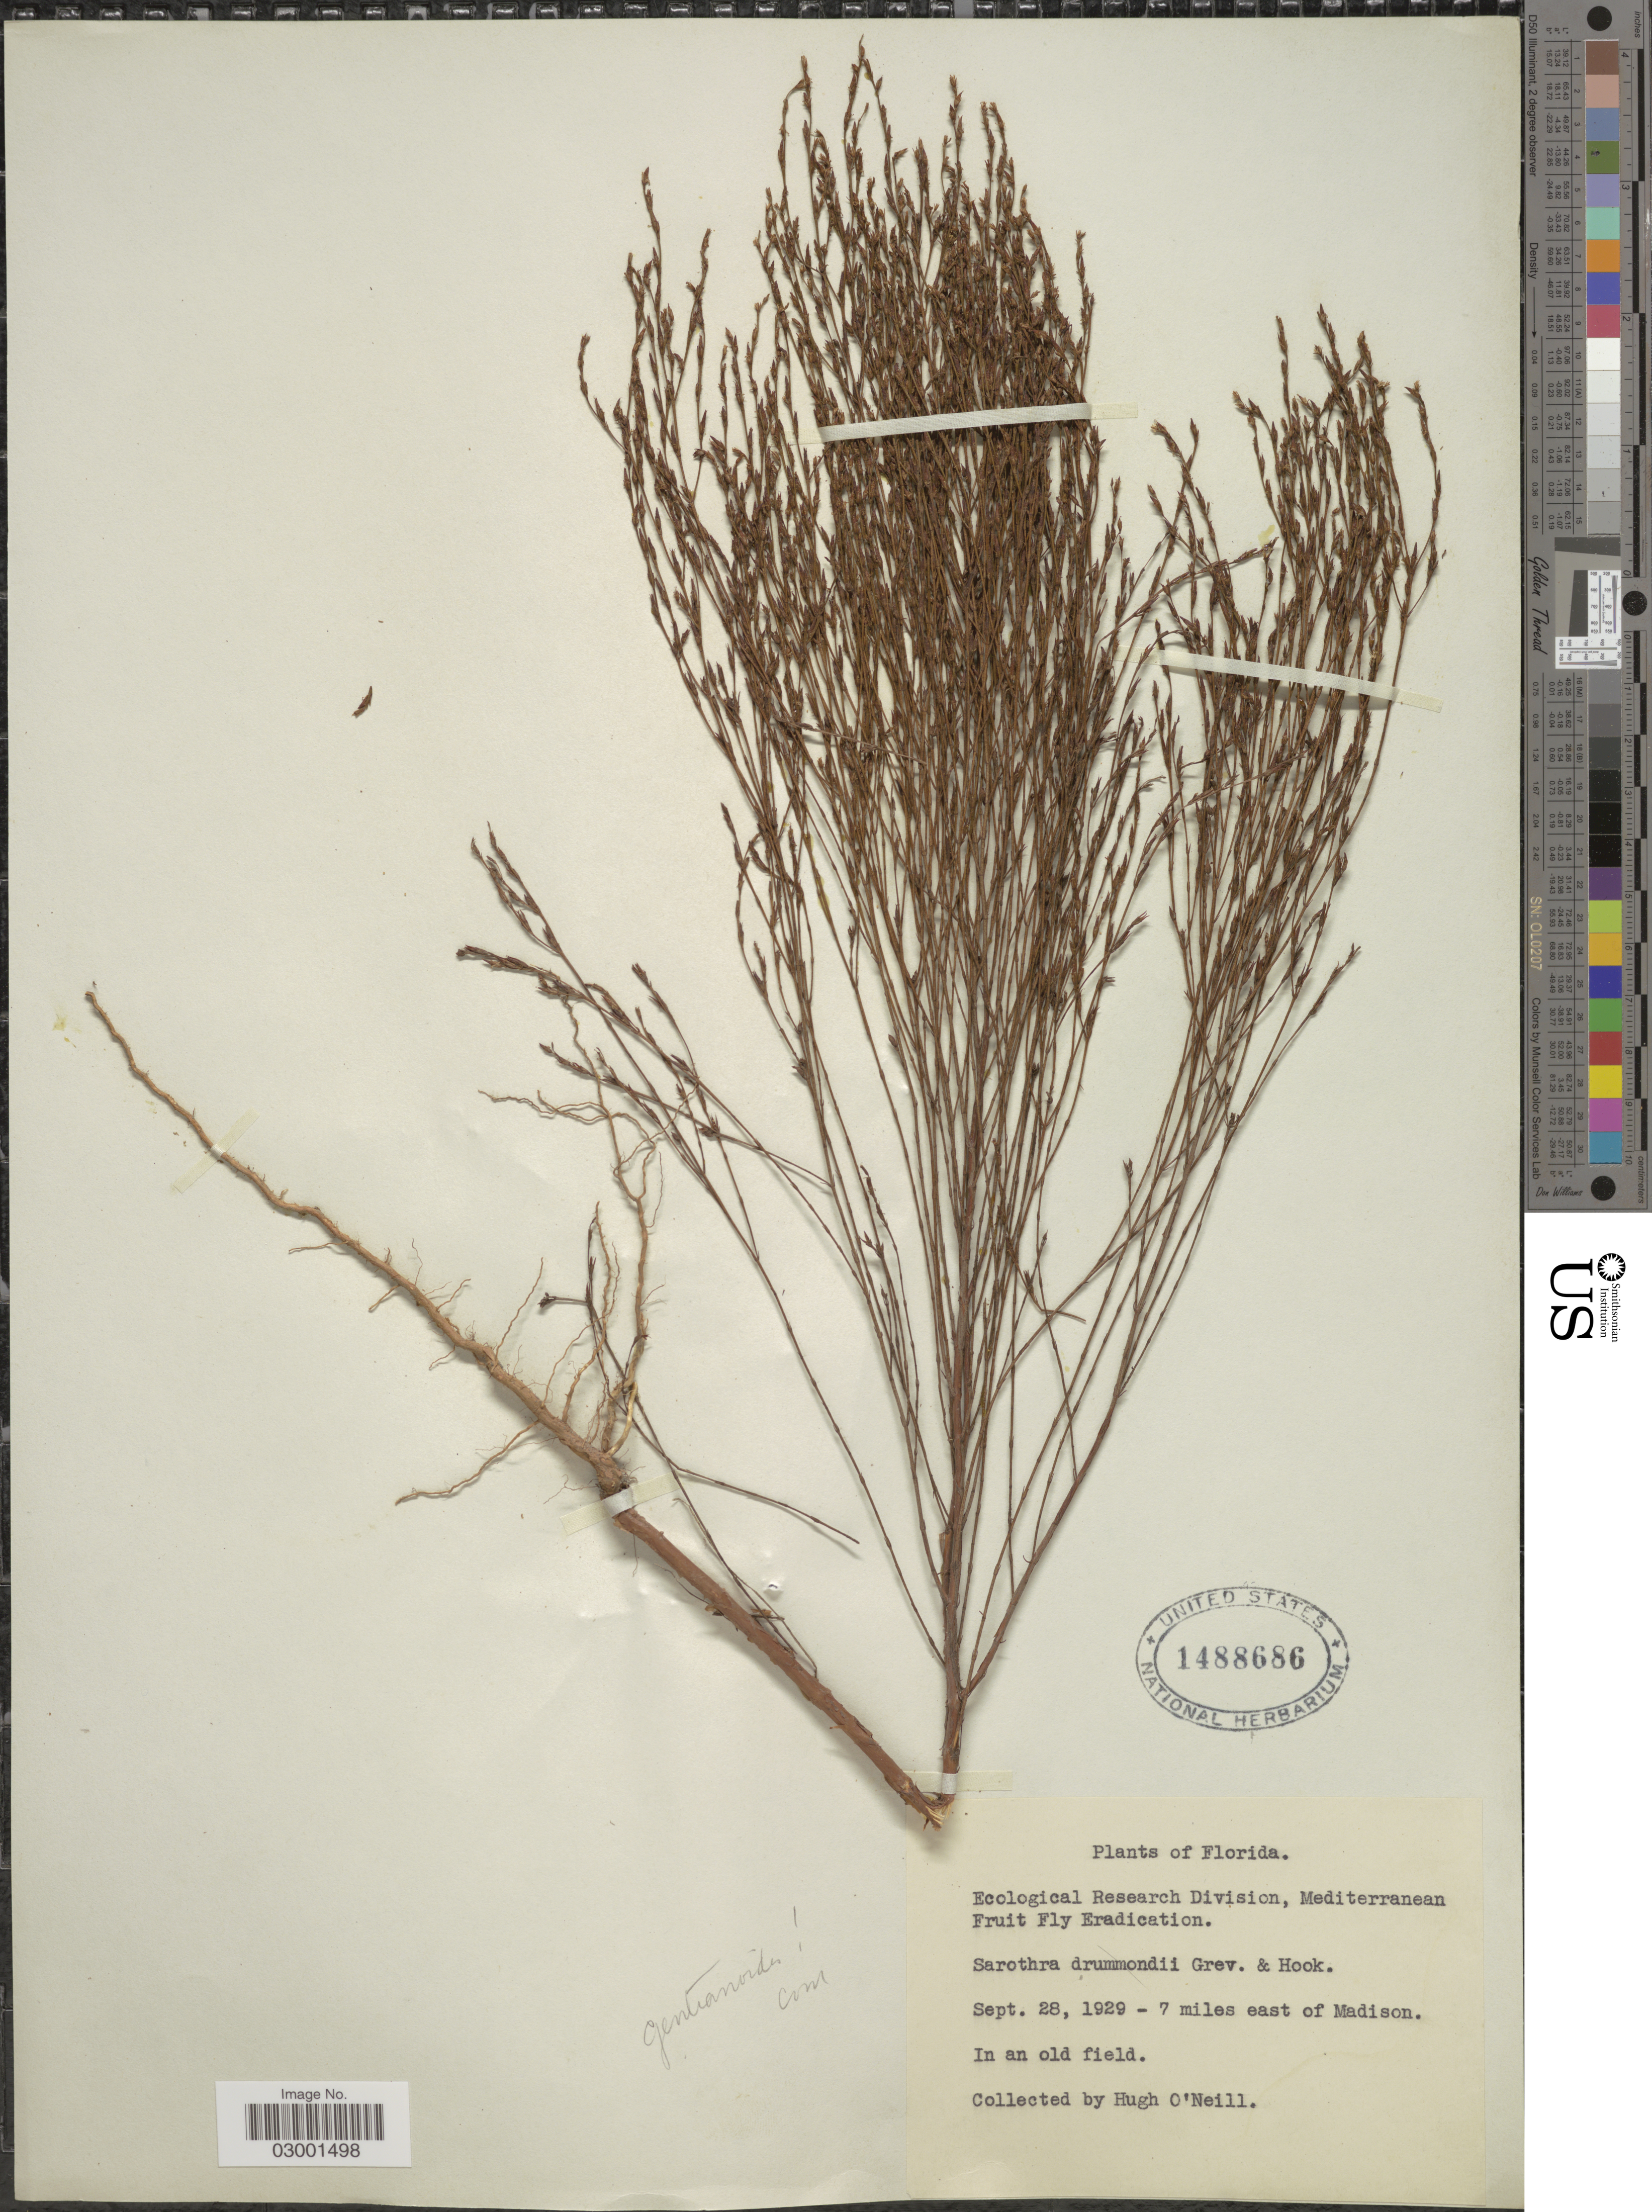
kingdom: Plantae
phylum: Tracheophyta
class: Magnoliopsida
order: Malpighiales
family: Hypericaceae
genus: Hypericum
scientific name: Hypericum gentianoides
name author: (L.) Britton, Stearns & Poggenb.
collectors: H. O'Neill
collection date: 1929-09-28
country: United States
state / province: Florida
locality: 7 miles east of Madison.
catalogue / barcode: US 1488686